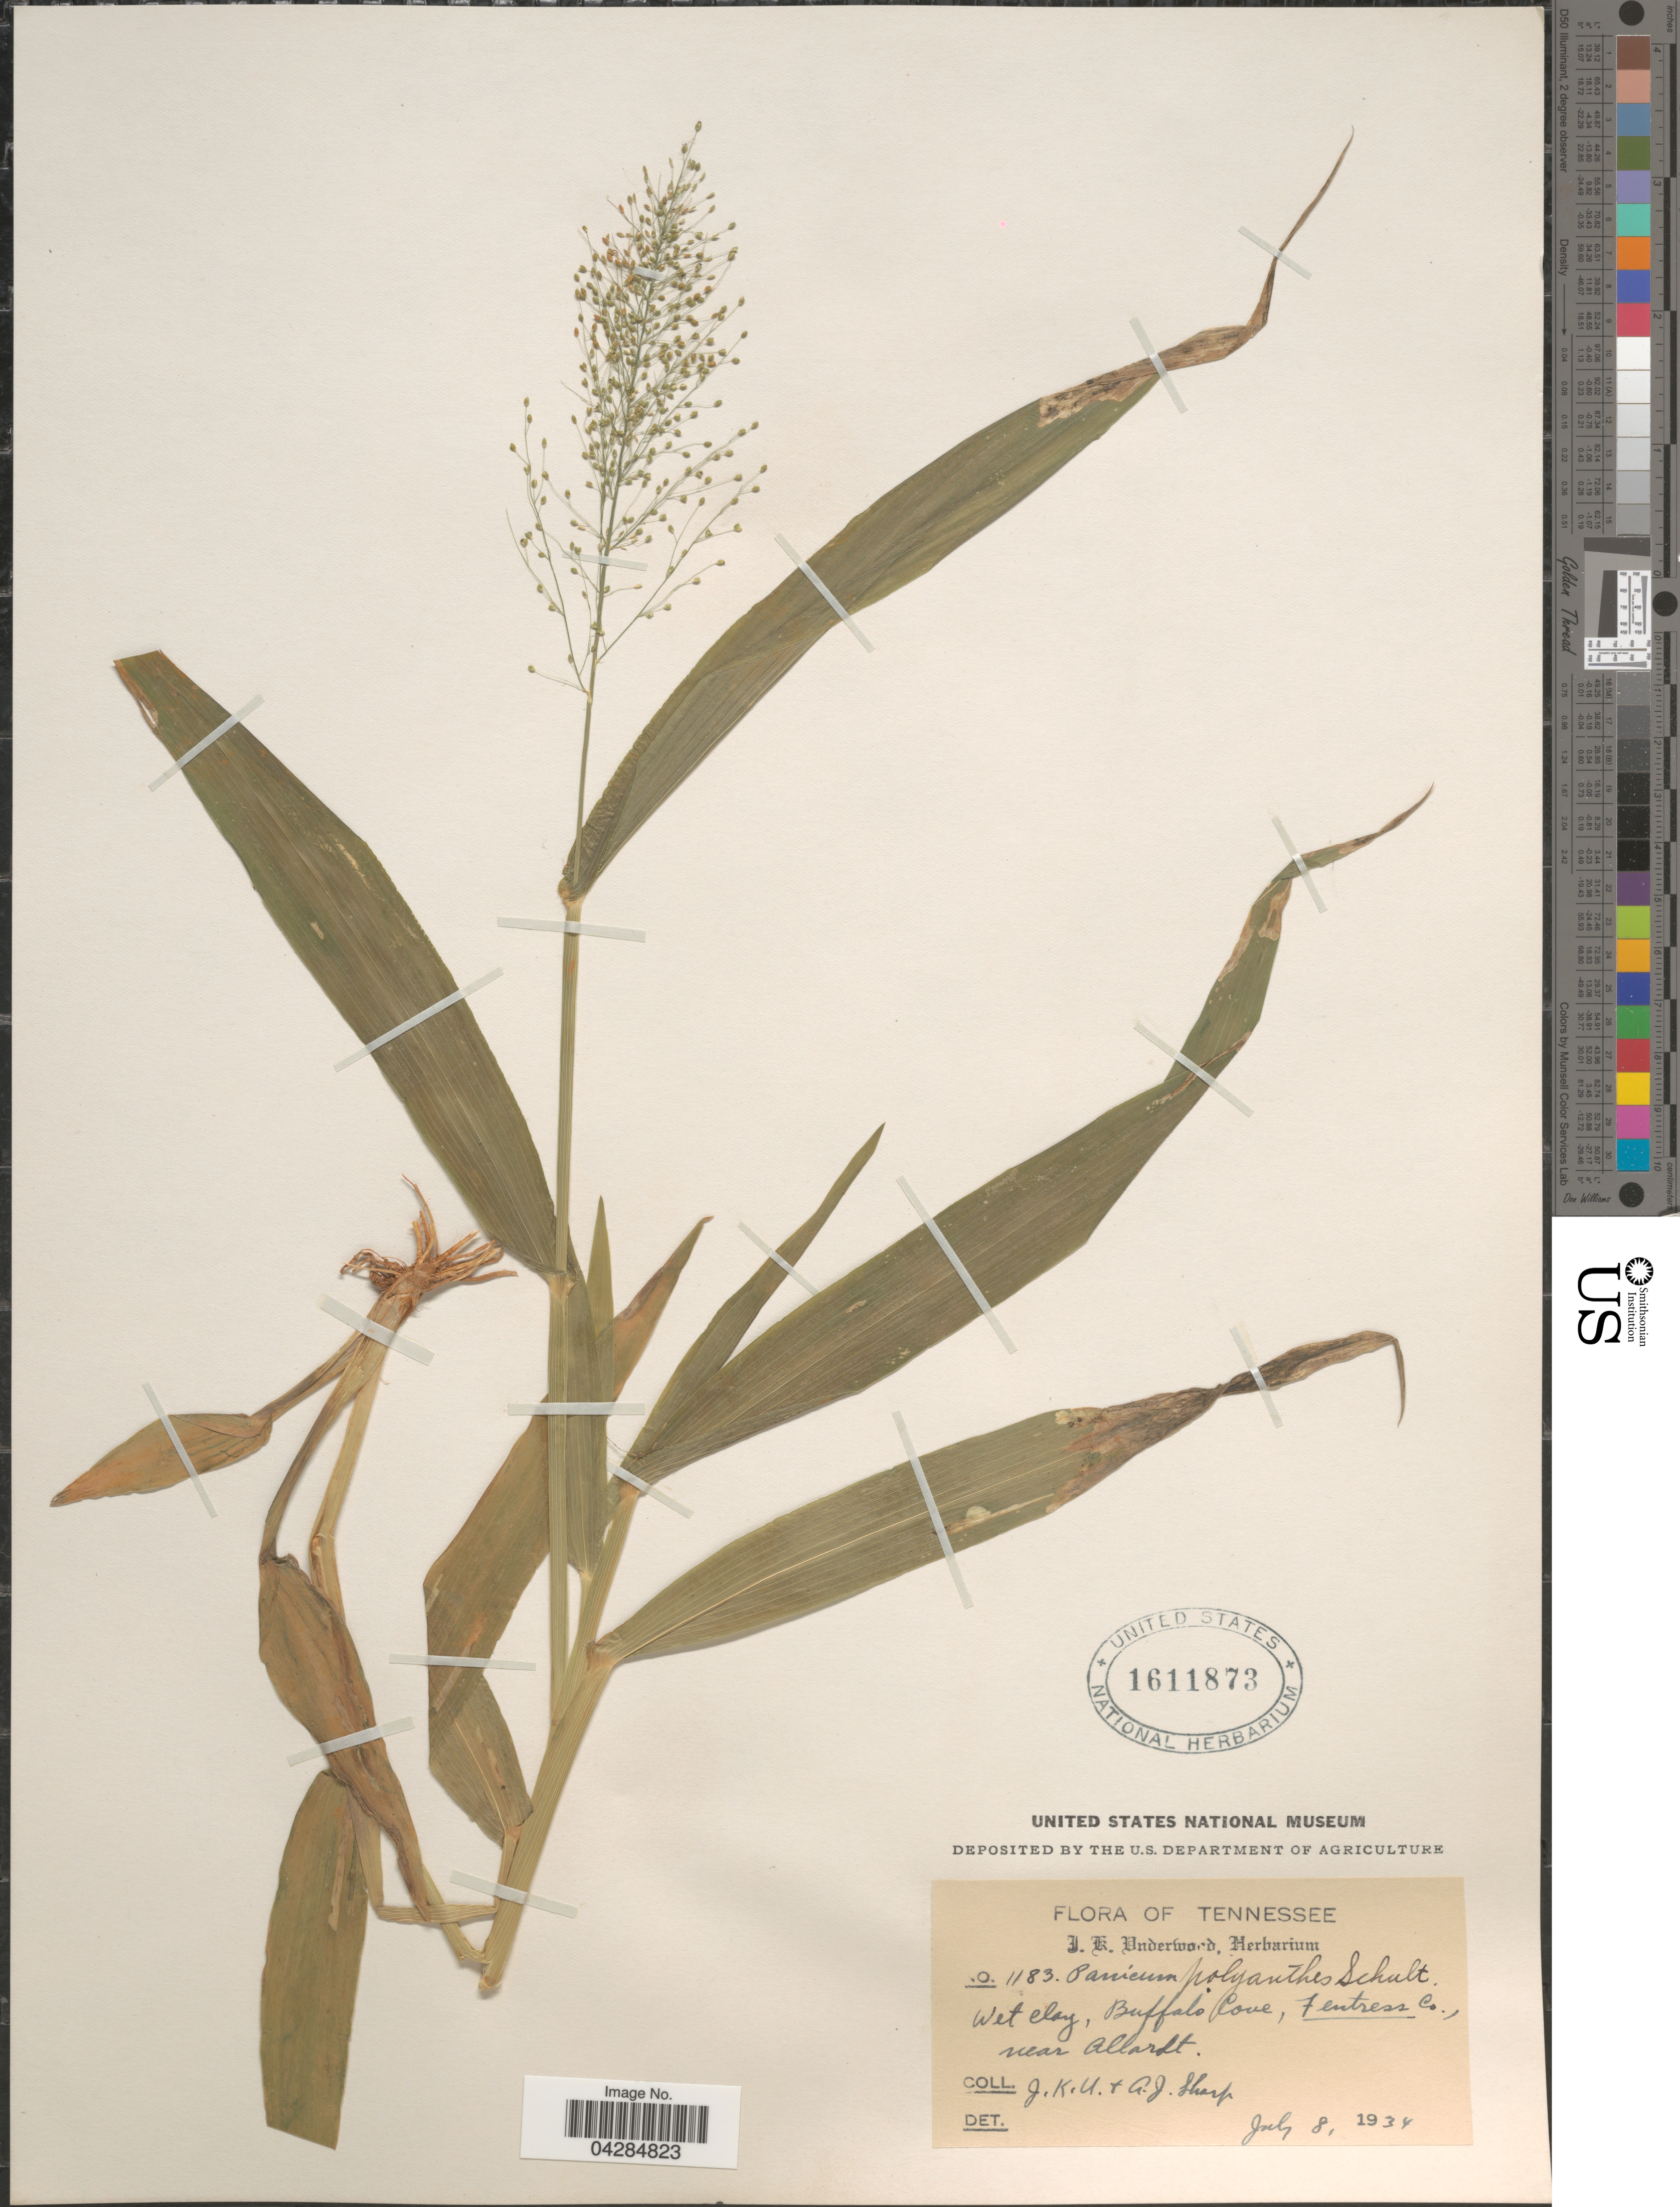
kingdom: Plantae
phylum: Tracheophyta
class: Liliopsida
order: Poales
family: Poaceae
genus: Dichanthelium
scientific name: Dichanthelium polyanthes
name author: (Schult.) Mohlenbr.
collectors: J. K. Underwood & A. J. Sharp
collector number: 1183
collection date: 1934-07-08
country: United States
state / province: Tennessee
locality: Buffalo Cove, Fentress Co., near Allardt.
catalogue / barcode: US 1611873